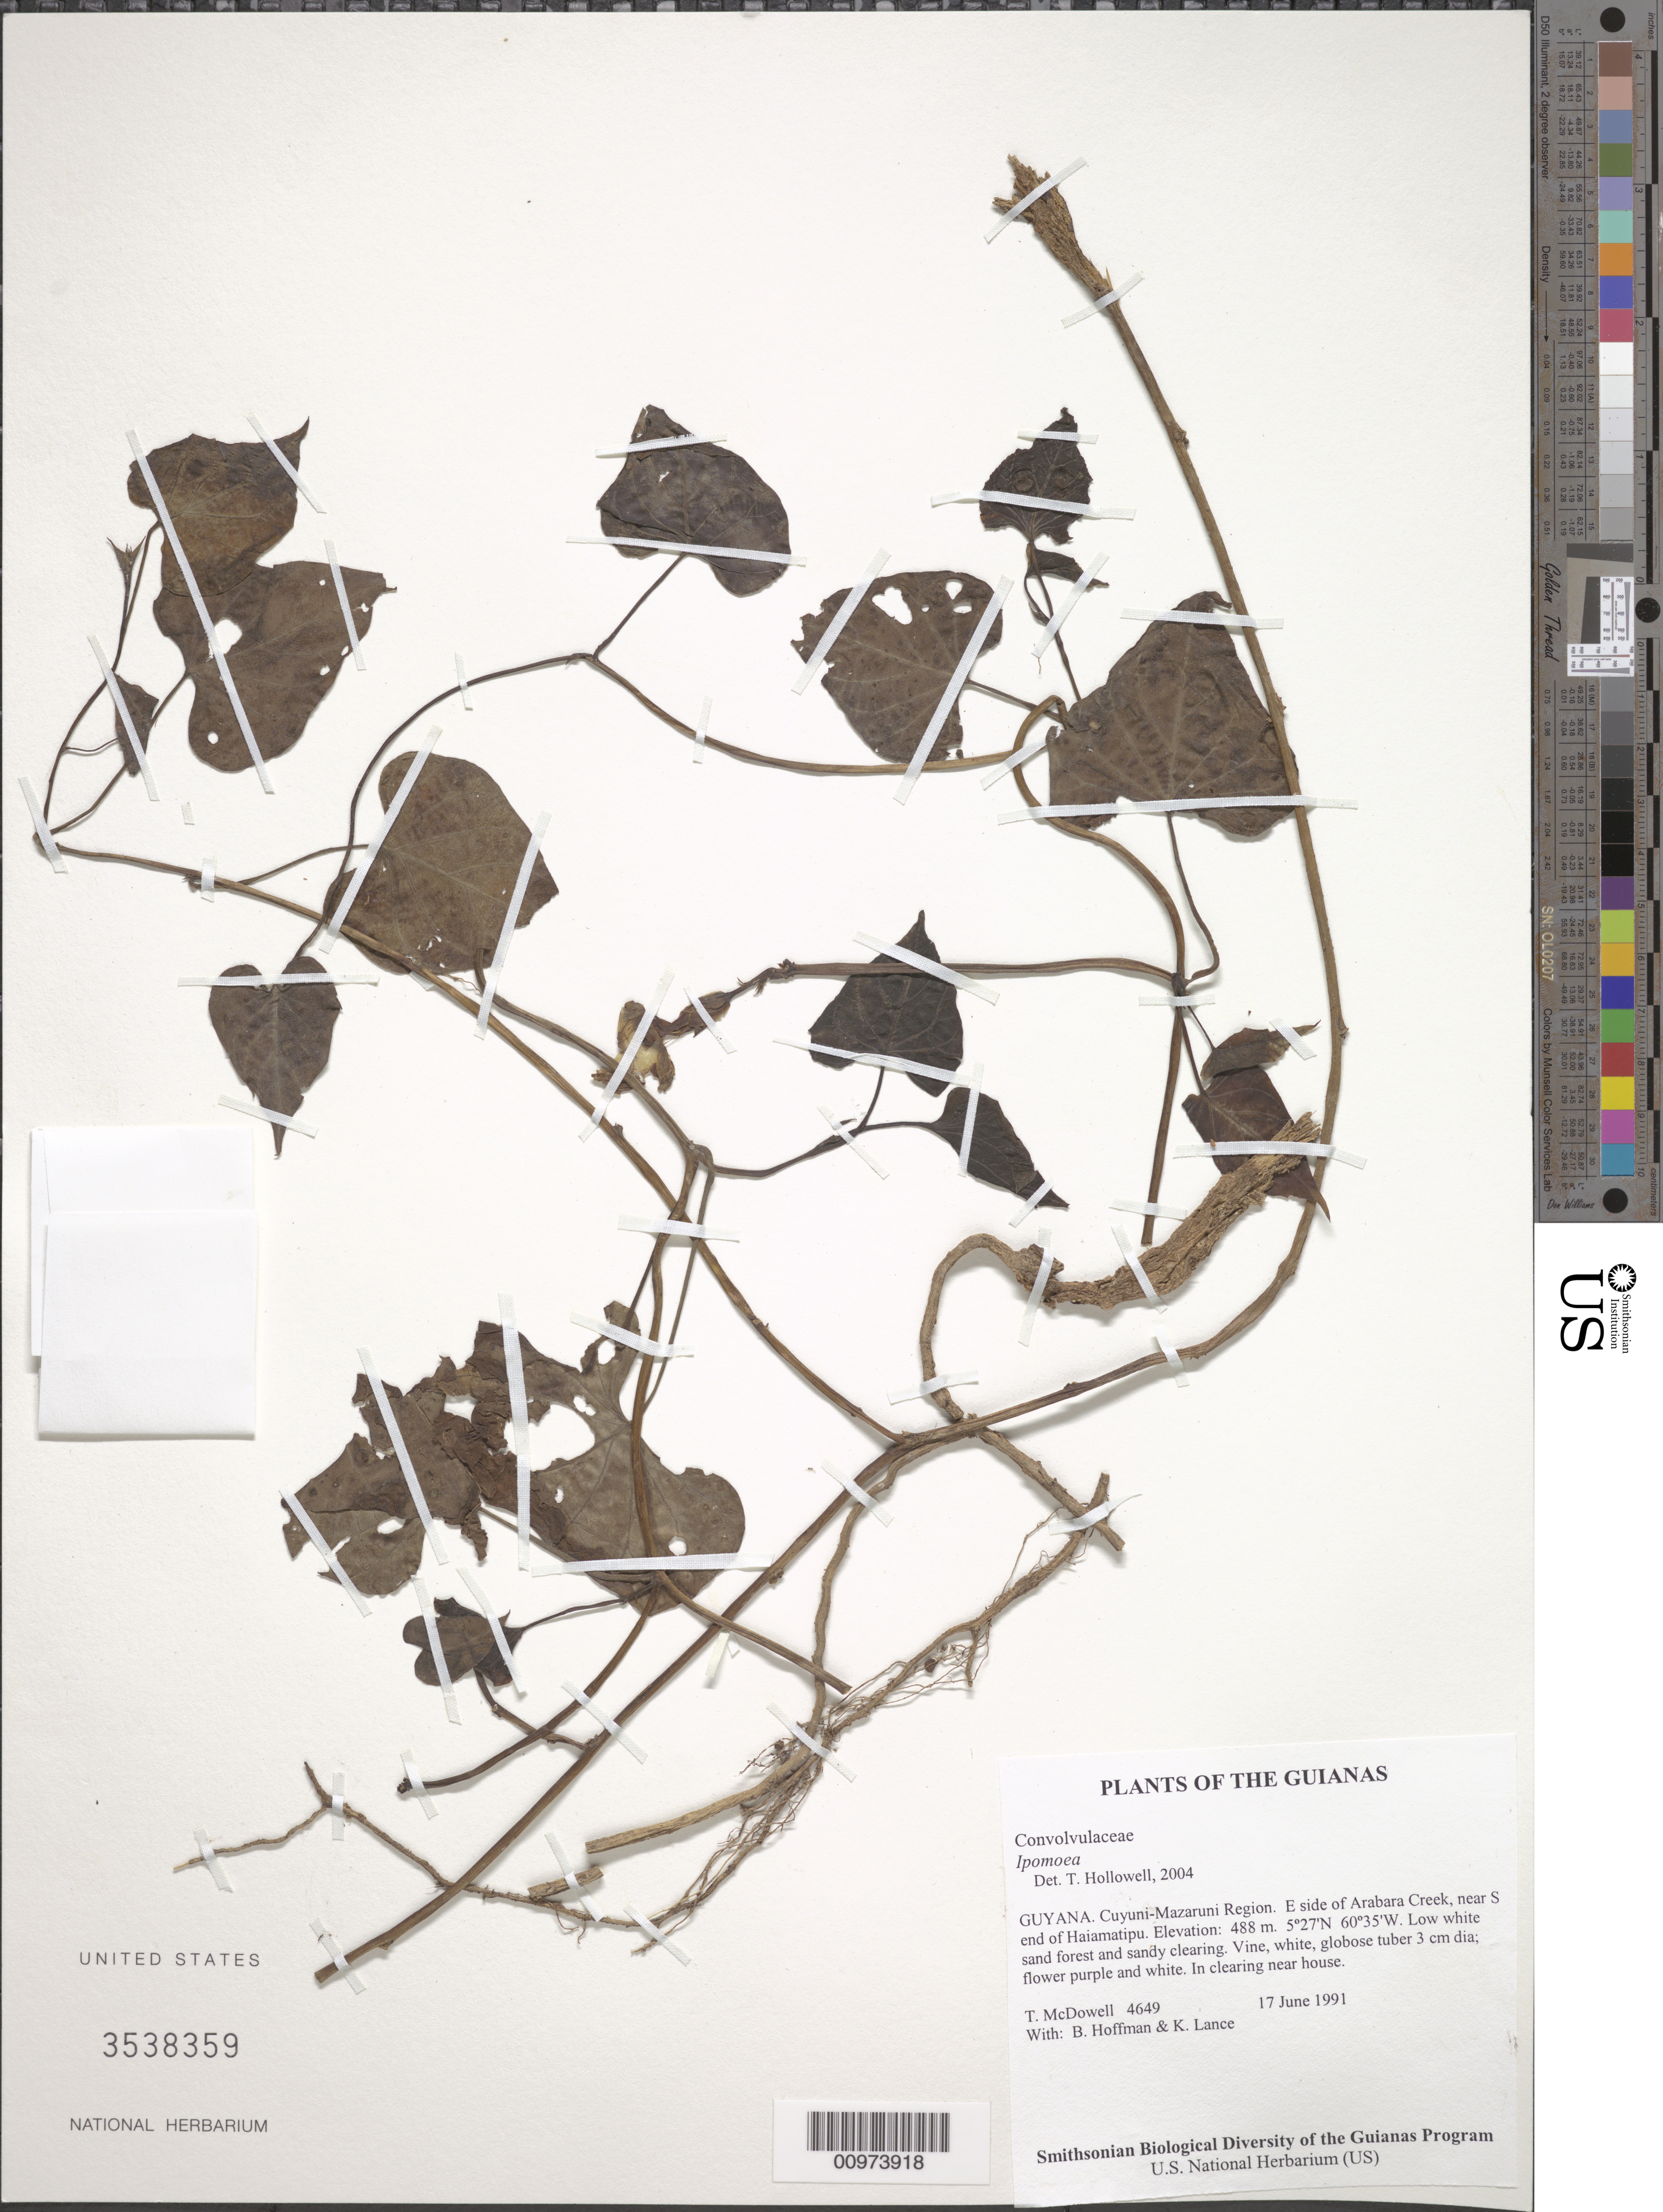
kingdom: Plantae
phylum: Tracheophyta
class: Magnoliopsida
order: Solanales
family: Convolvulaceae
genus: Ipomoea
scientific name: Ipomoea sp.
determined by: Hollowell, T. H., (BOT), Smithsonian Institution - National Museum of Natural History (UNITED STATES)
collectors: T. McDowell, B. Hoffman & K. Lance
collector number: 4649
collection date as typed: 17 June 1991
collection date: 1991-06-17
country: Guyana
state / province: Cuyuni-Mazaruni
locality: E side of Arabaru Creek, near S end of Haiamatipu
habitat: Low white sand forest and sandy clearing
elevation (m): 488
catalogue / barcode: US 3538359